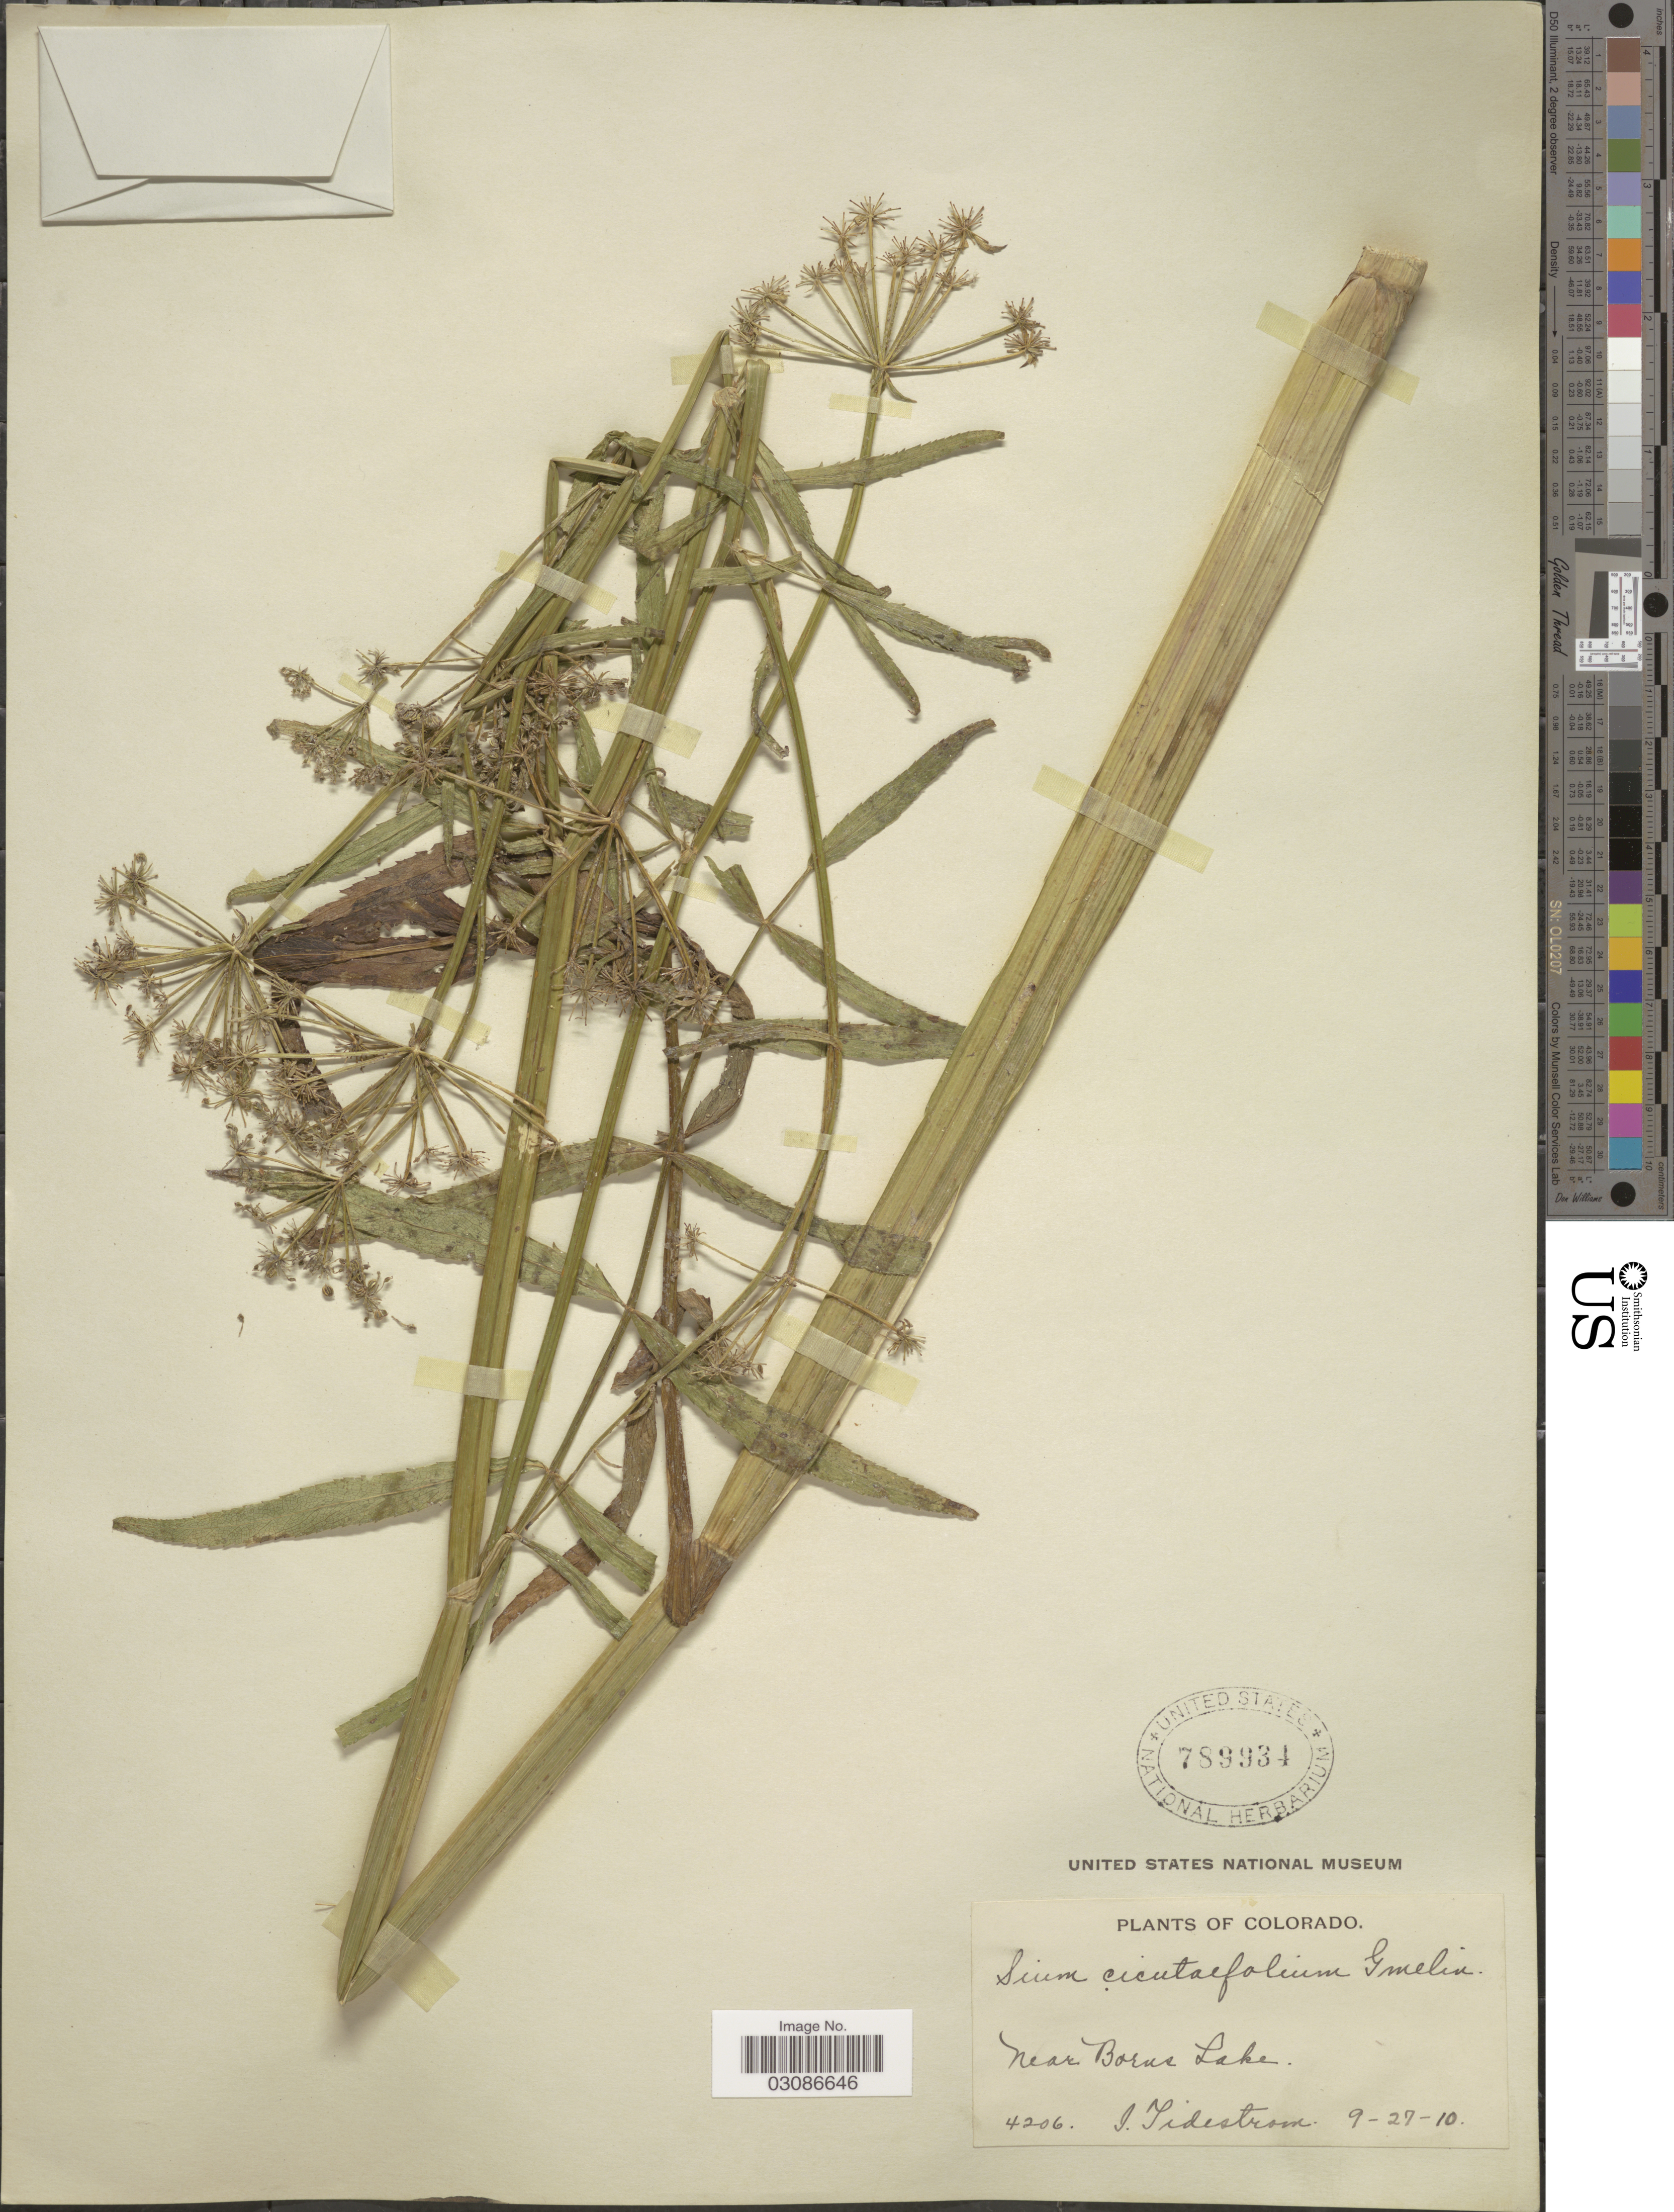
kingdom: Plantae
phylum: Tracheophyta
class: Magnoliopsida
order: Apiales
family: Apiaceae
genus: Sium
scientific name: Sium suave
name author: Walter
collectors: I. F. Tidestrom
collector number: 4206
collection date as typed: Transcribed d/m/y: 27/9/10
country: United States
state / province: Colorado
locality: Near Borns Lake.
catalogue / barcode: US 789934